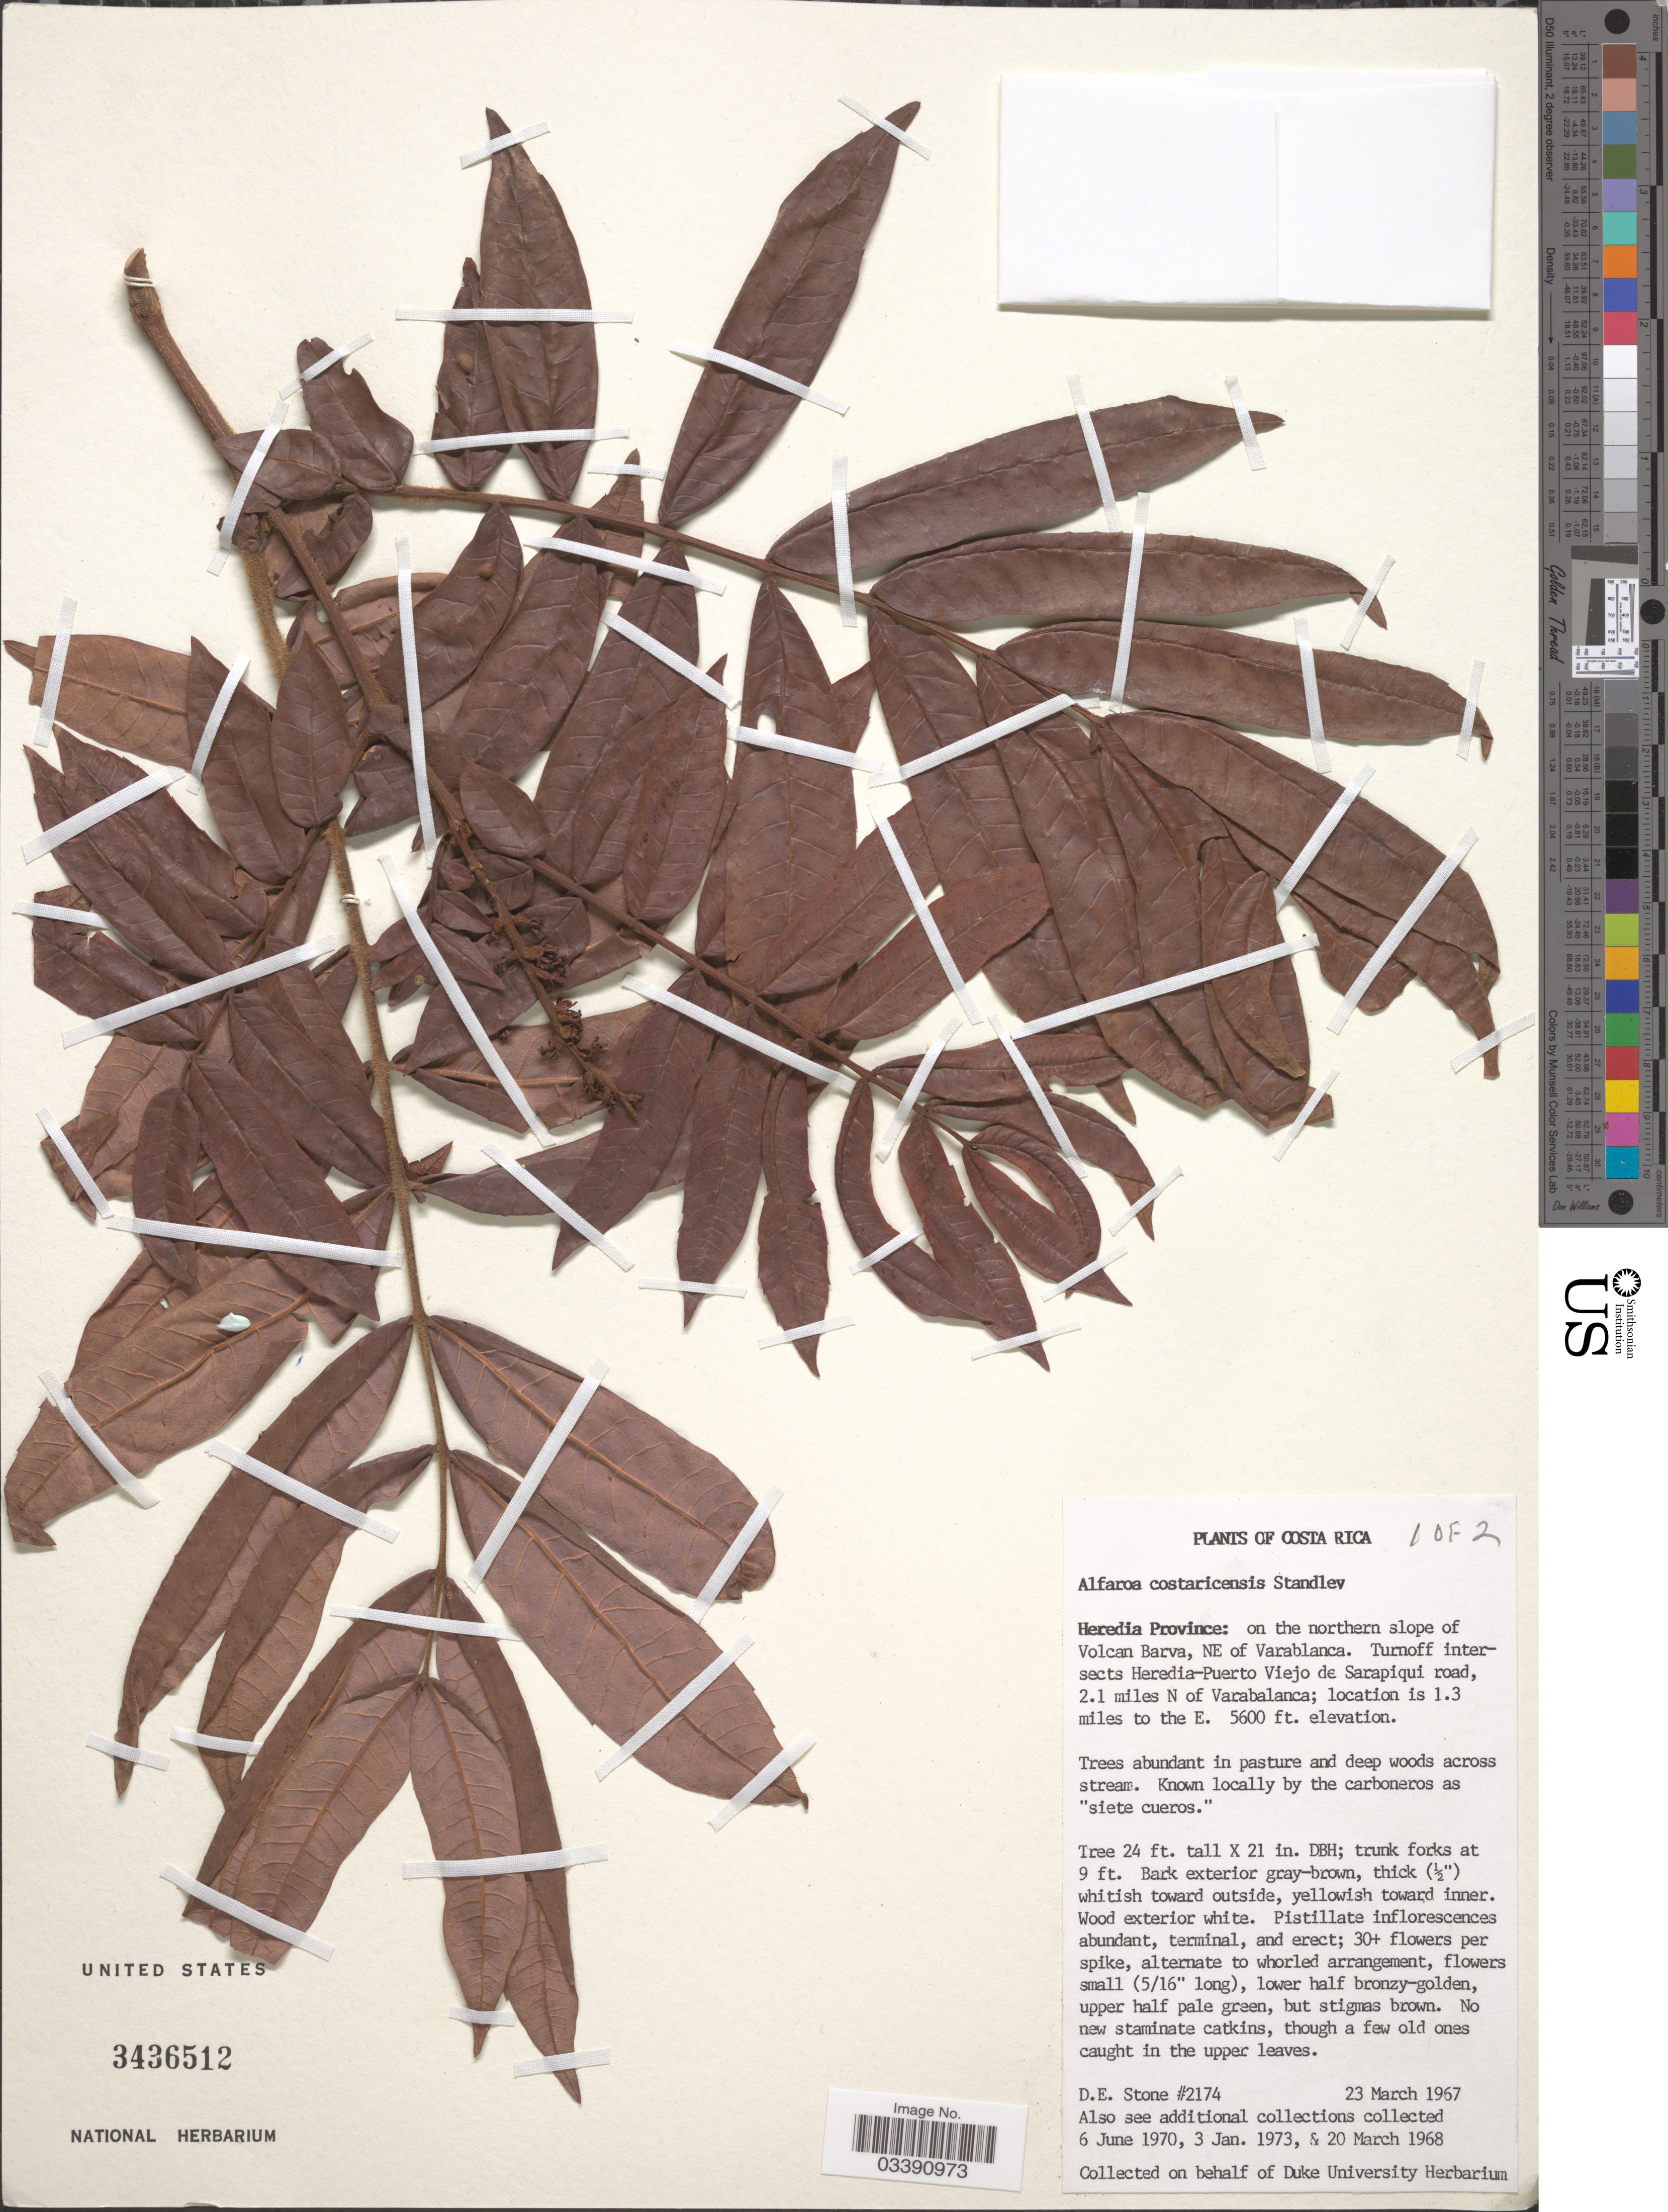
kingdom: Plantae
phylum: Tracheophyta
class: Magnoliopsida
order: Fagales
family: Juglandaceae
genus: Alfaroa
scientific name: Alfaroa costaricensis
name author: Standl.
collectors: D. E. Stone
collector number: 2174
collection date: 1967-03-23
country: Costa Rica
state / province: Heredia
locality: On the northen slope of Volcan Barva, NE of Varablanca. Turnoff intersects Heredia-Puerto Viejo de Sarapique road, 2.1 miles N of Varablanca; location is 1.3 miles to the E.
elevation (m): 1707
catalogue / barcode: US 3436512